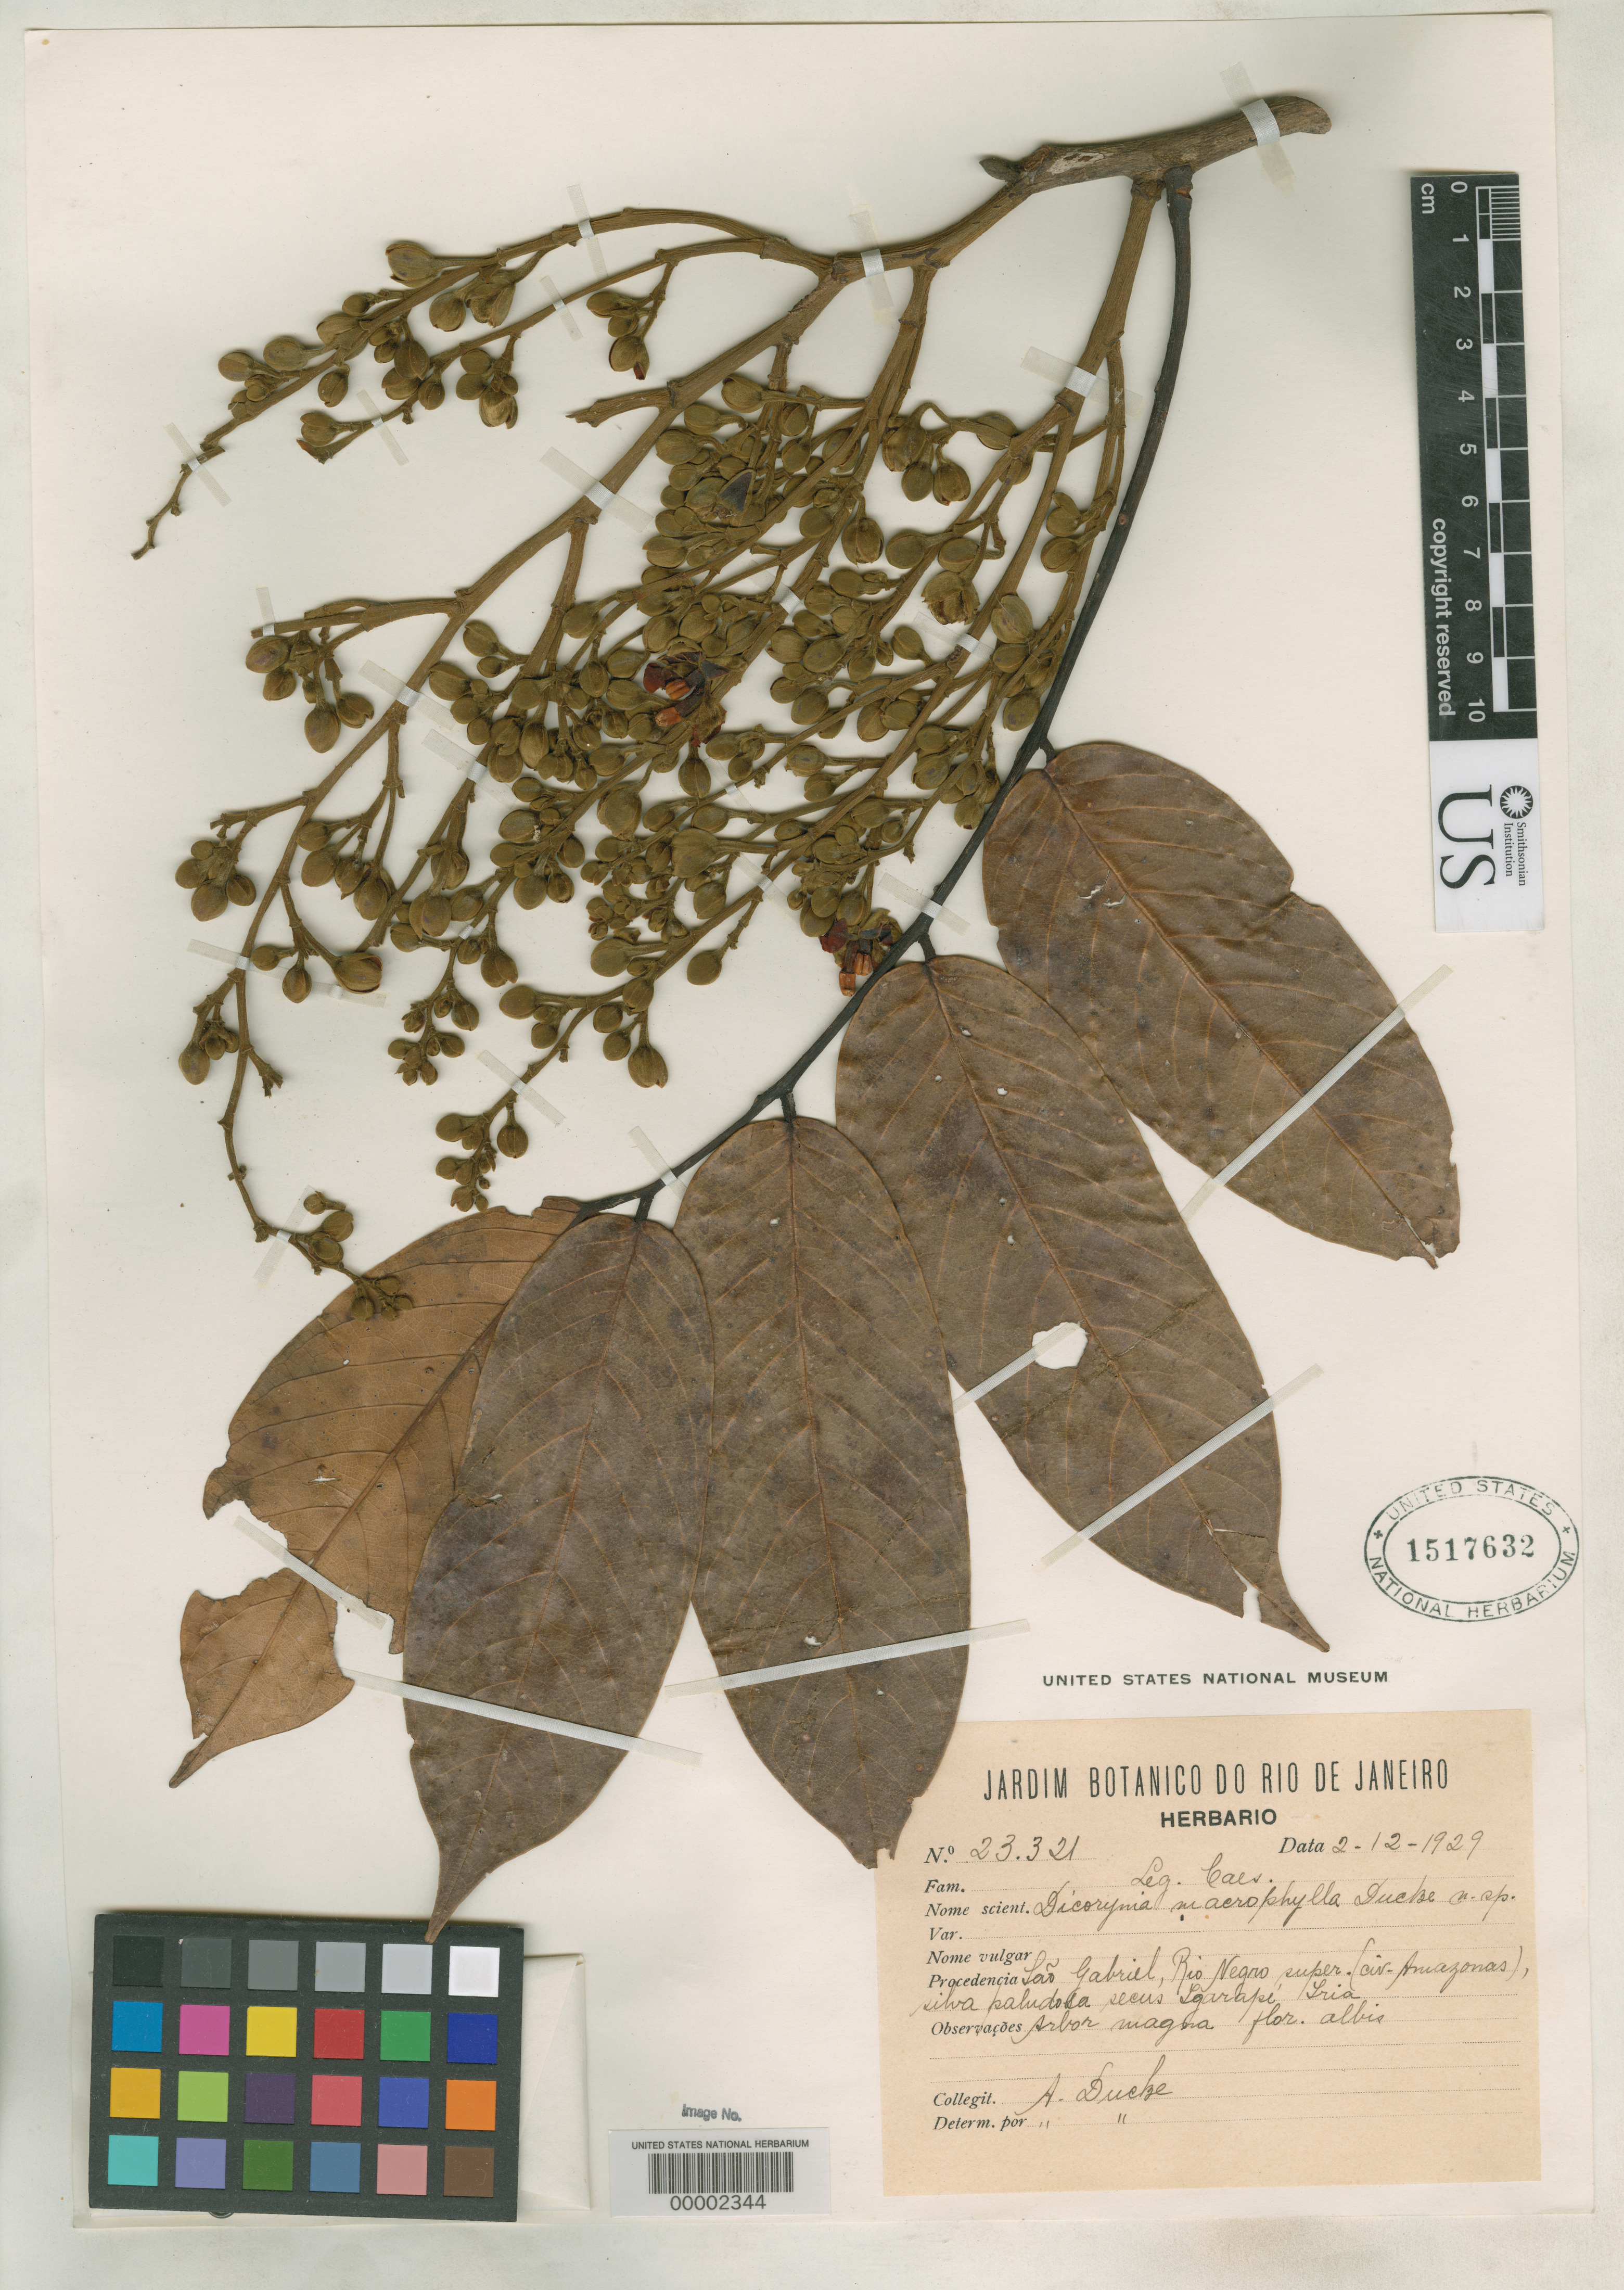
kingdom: Plantae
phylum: Tracheophyta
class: Magnoliopsida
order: Fabales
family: Fabaceae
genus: Dicorynia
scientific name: Dicorynia macrophylla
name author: Ducke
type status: Lectotype; Isosyntype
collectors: A. Ducke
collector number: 23321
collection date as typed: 2-12-1929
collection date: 1929-12-02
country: Brazil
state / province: Amazonas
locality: Sao Gabriel, Rio Negro.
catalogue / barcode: US 1517632